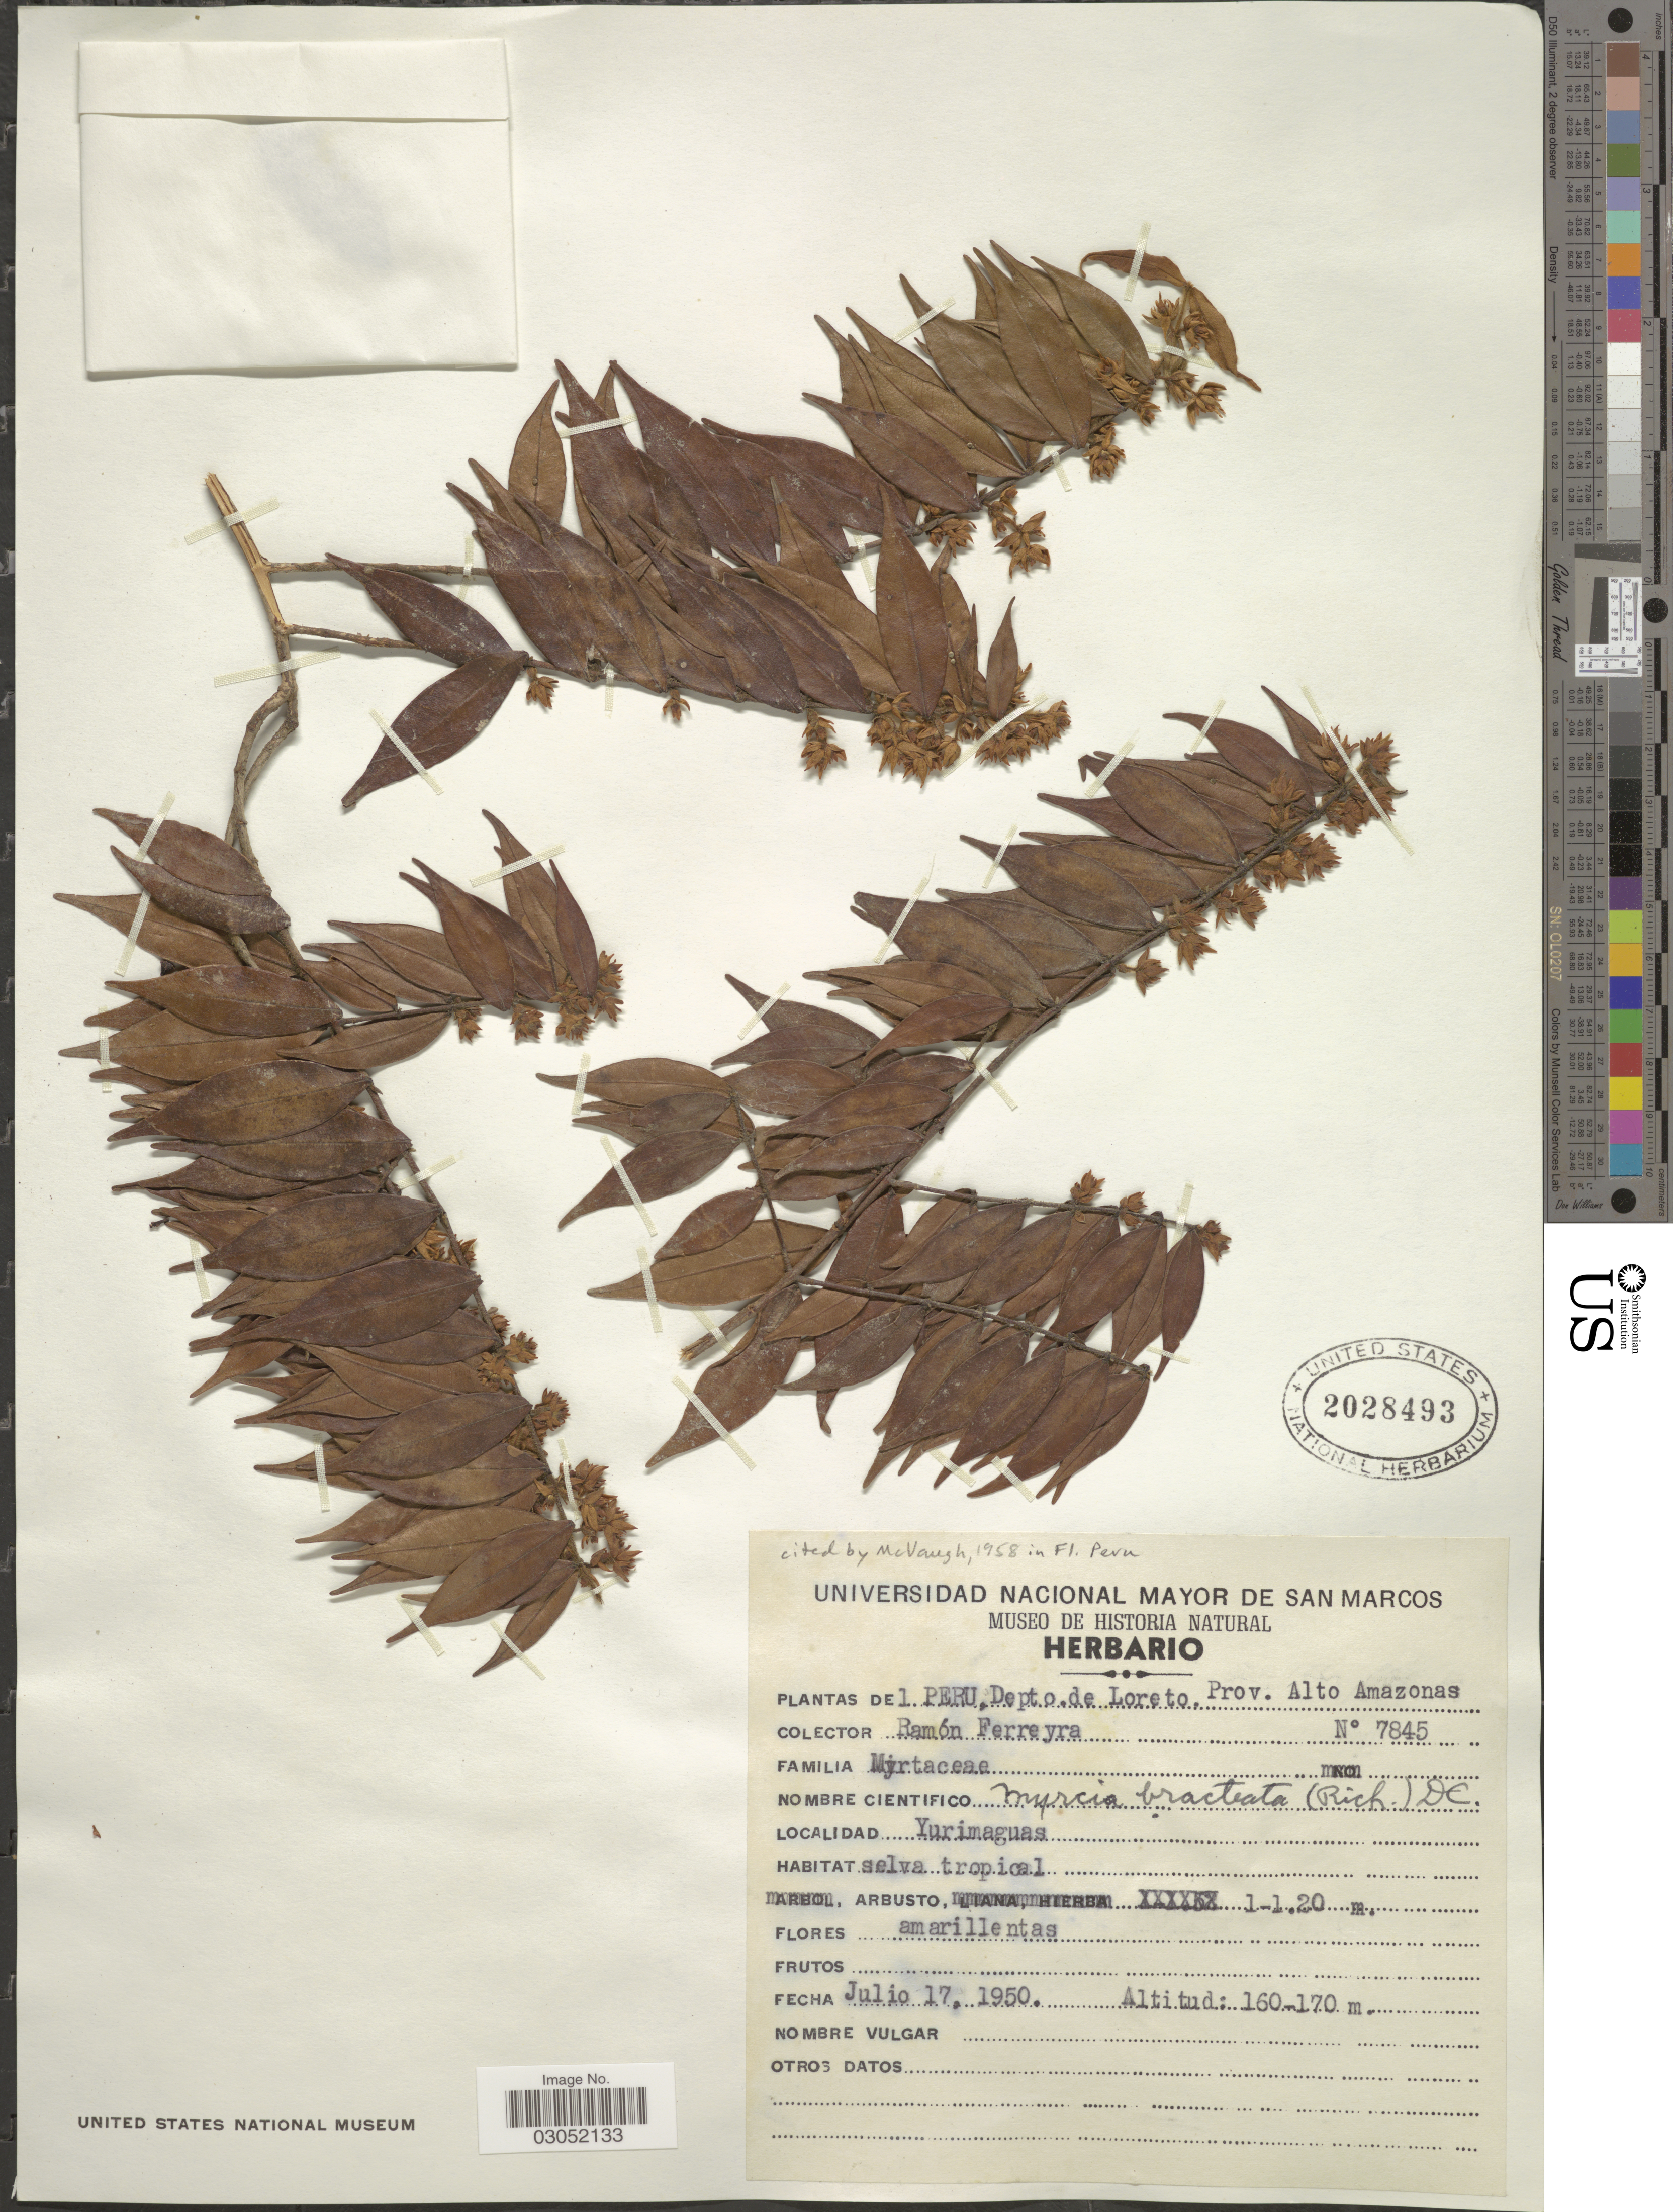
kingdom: Plantae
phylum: Tracheophyta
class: Magnoliopsida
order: Myrtales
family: Myrtaceae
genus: Myrcia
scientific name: Myrcia bracteata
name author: (Rich.) DC.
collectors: R. A. Ferreyra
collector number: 7845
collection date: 1950-07-17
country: Peru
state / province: Loreto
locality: Depto. de Loreto. Prov. Alto Amazonas. Yurimaguas.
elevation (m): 160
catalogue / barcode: US 2028493